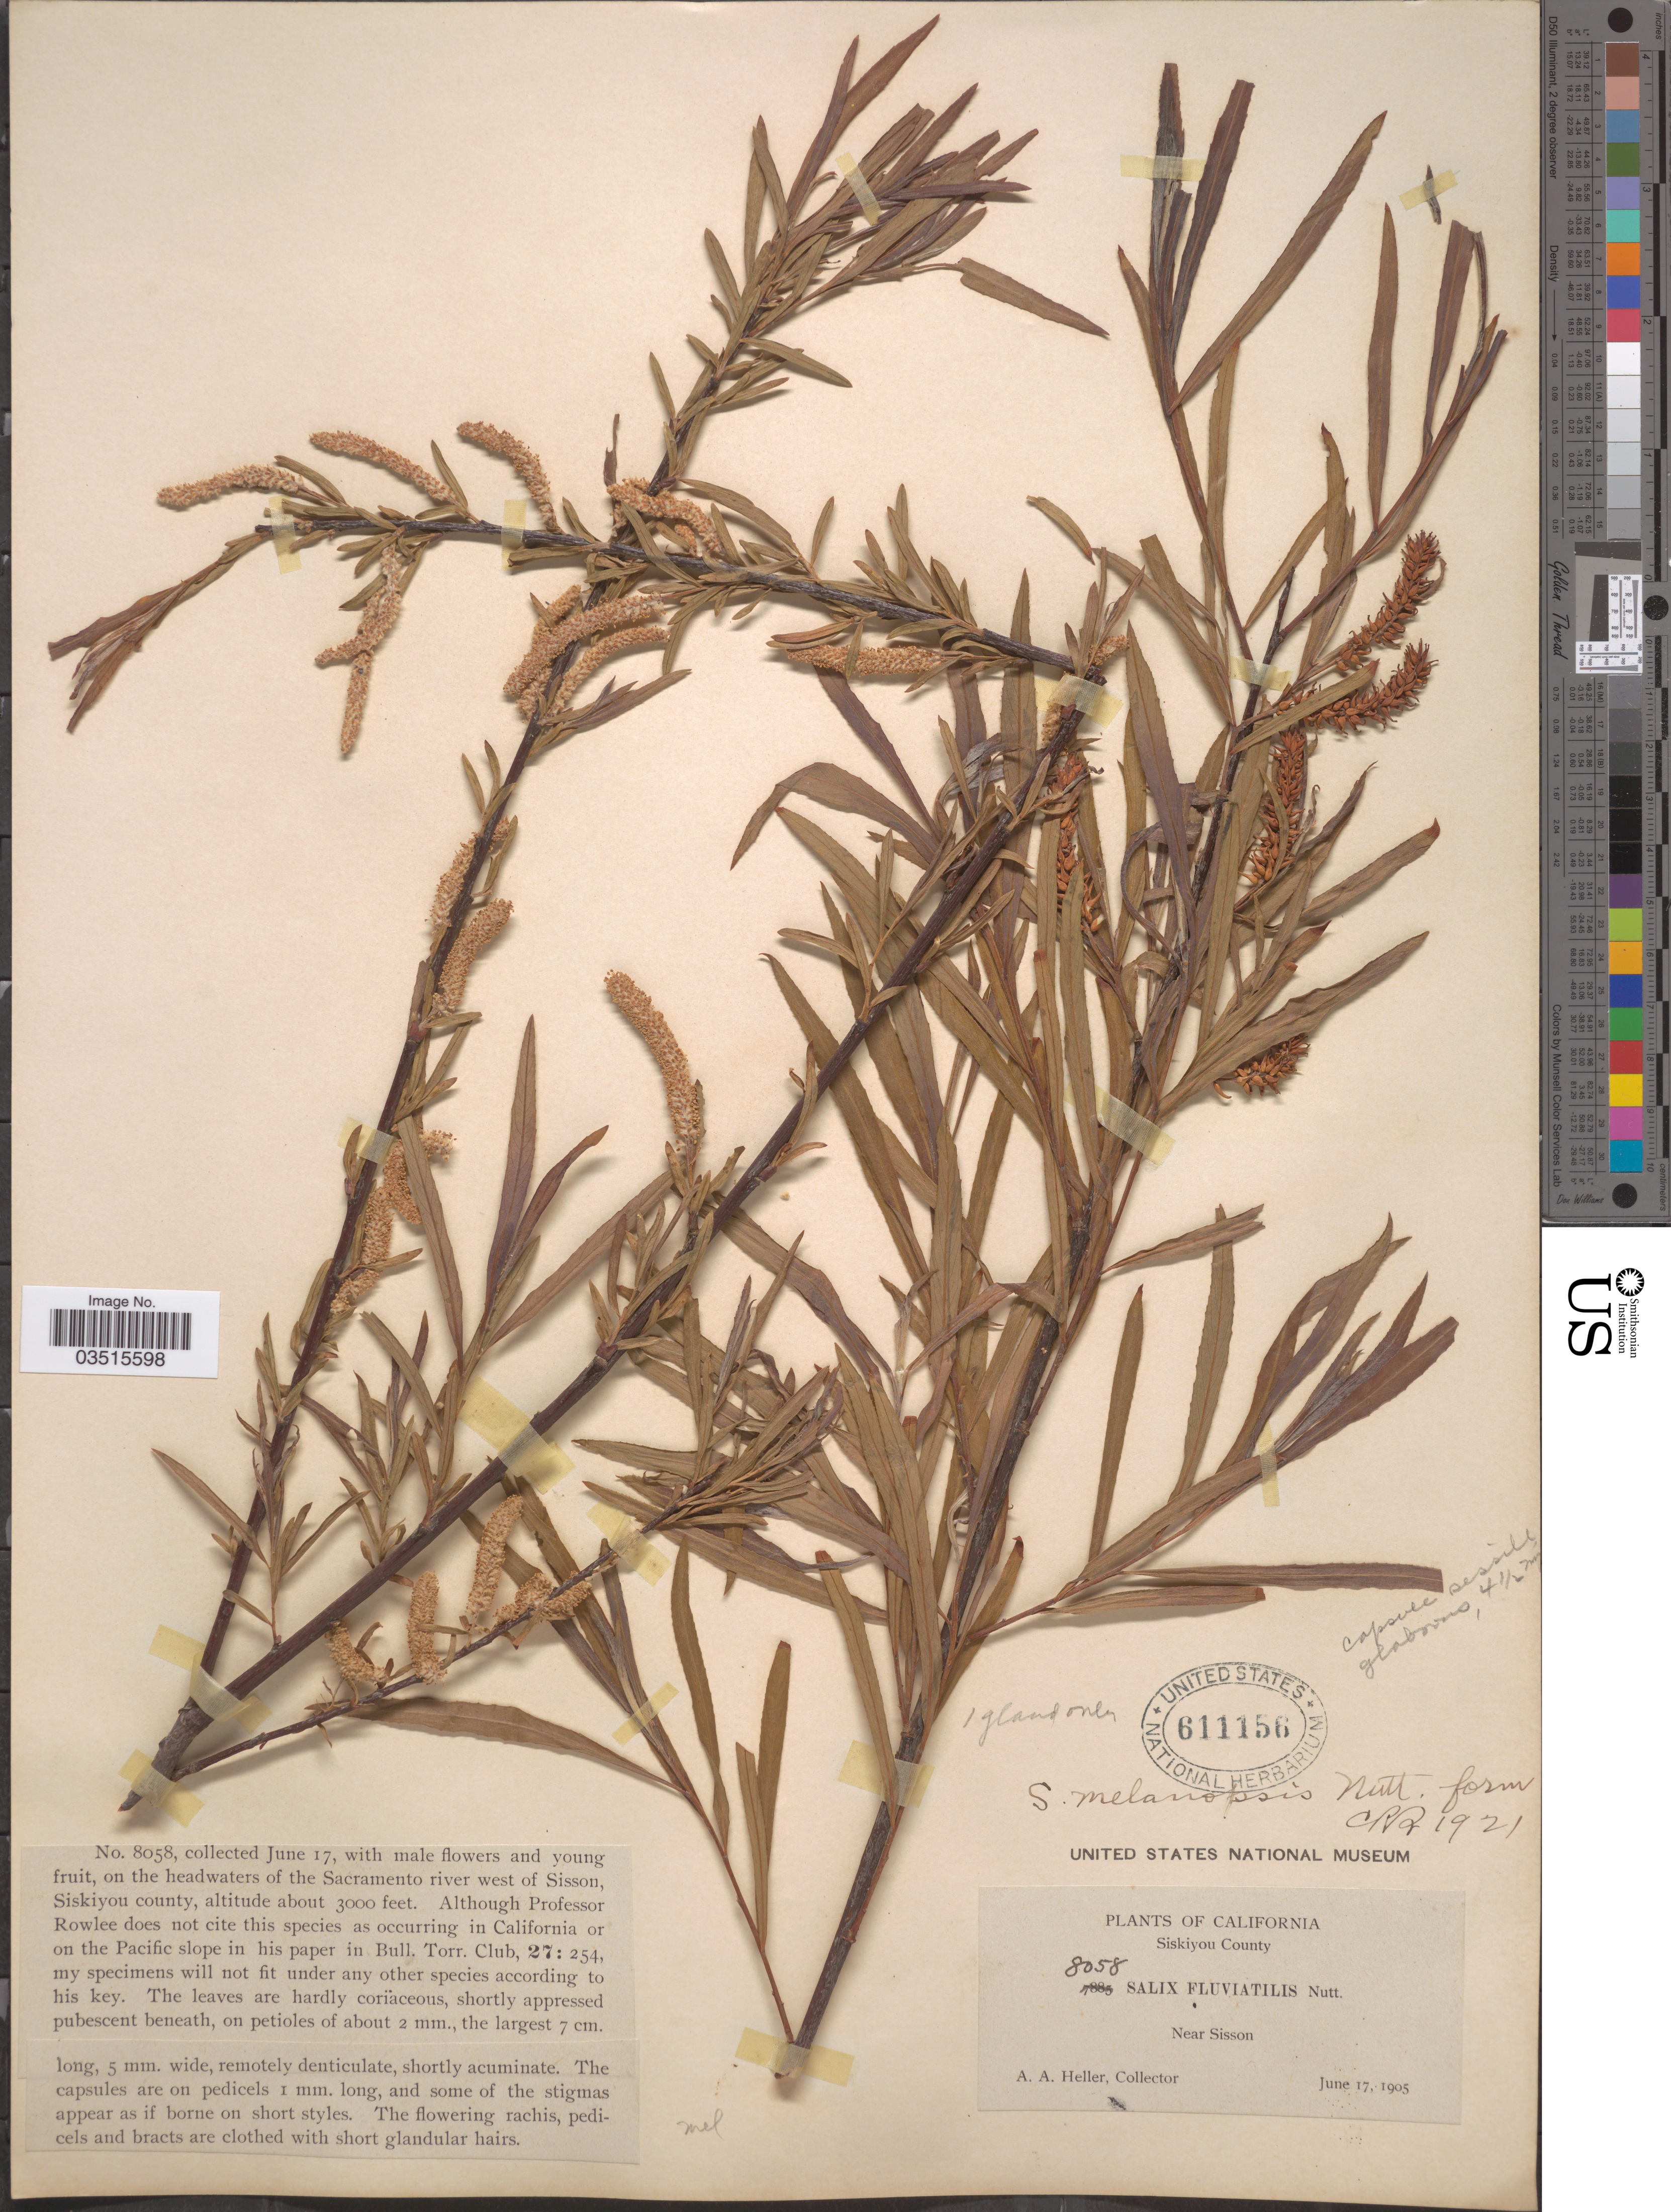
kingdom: Plantae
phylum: Tracheophyta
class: Magnoliopsida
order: Malpighiales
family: Salicaceae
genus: Salix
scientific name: Salix melanopsis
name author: Nutt.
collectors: A. A. Heller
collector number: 8058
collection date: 1905-06-17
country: United States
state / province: California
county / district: Siskiyou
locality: Siskiyou County. Near Sisson, Siskiyou county. On the headwaters of the Sacramento river west of Sisson.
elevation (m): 914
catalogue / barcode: US 611156